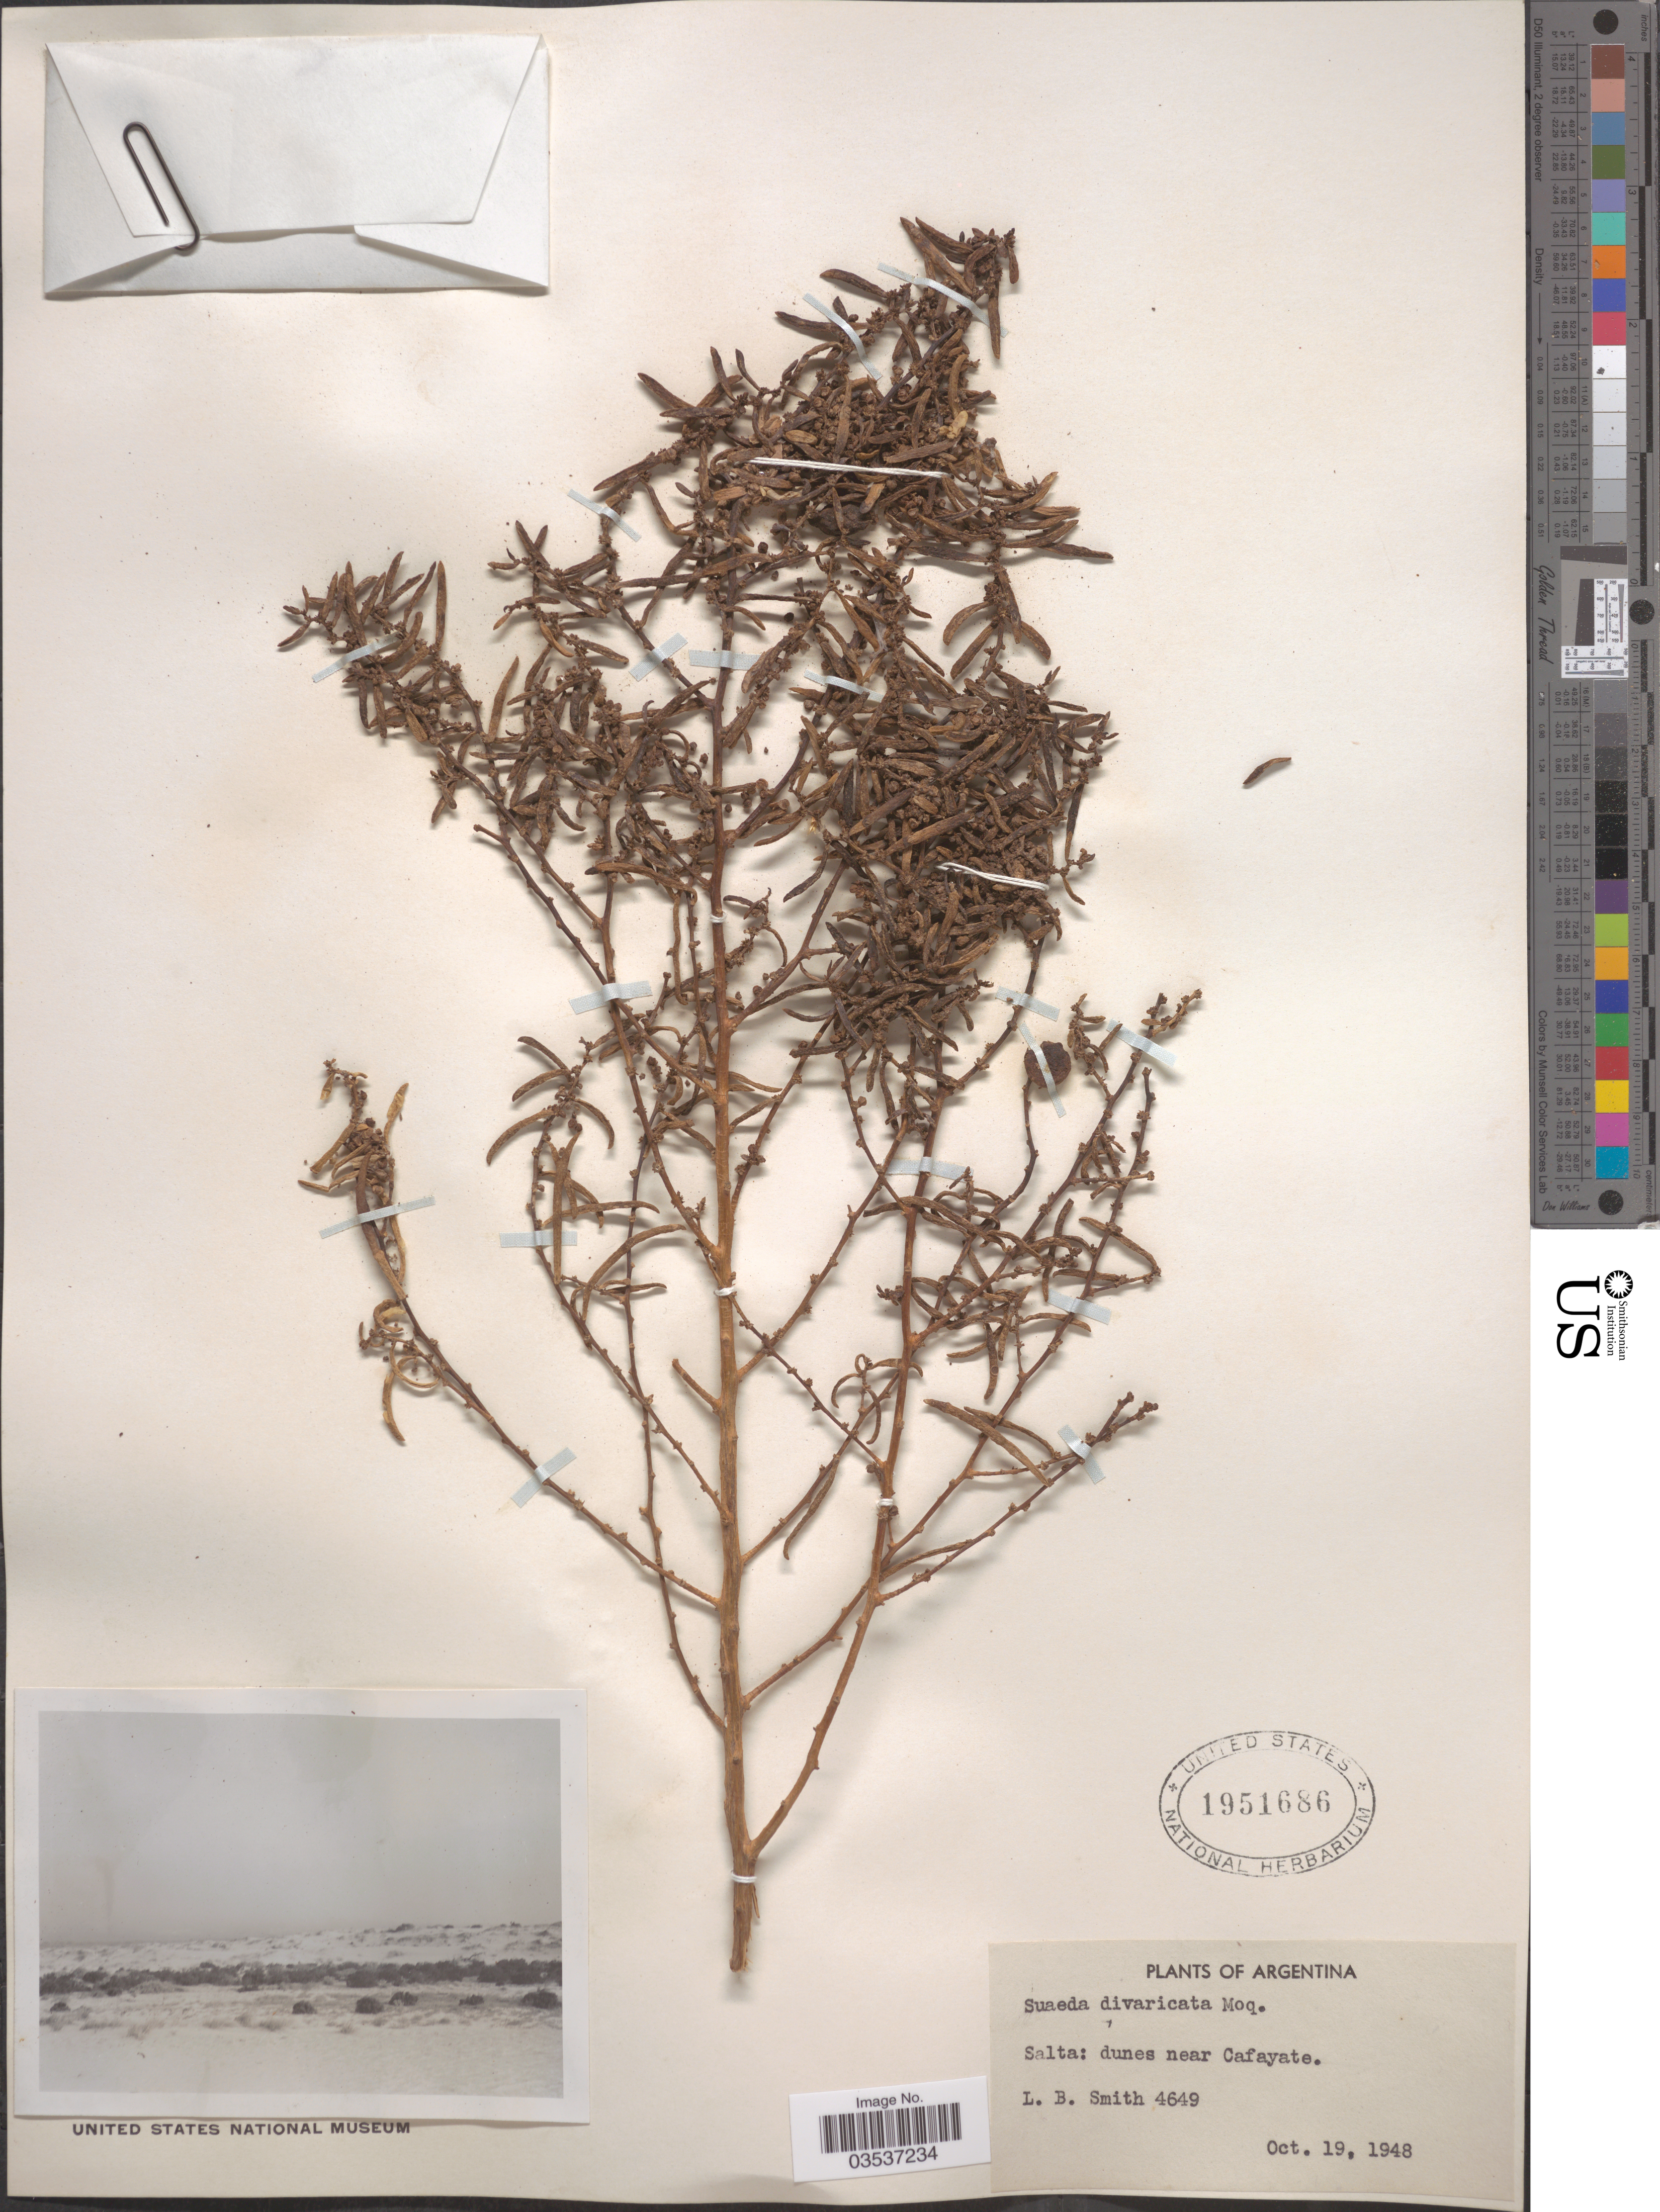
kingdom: Plantae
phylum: Tracheophyta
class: Magnoliopsida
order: Caryophyllales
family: Amaranthaceae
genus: Suaeda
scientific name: Suaeda divaricata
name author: Moq.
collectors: L. Smith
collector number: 4649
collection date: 1948-10-19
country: Argentina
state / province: Salta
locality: Dunes near Cafayate.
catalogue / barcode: US 1951686